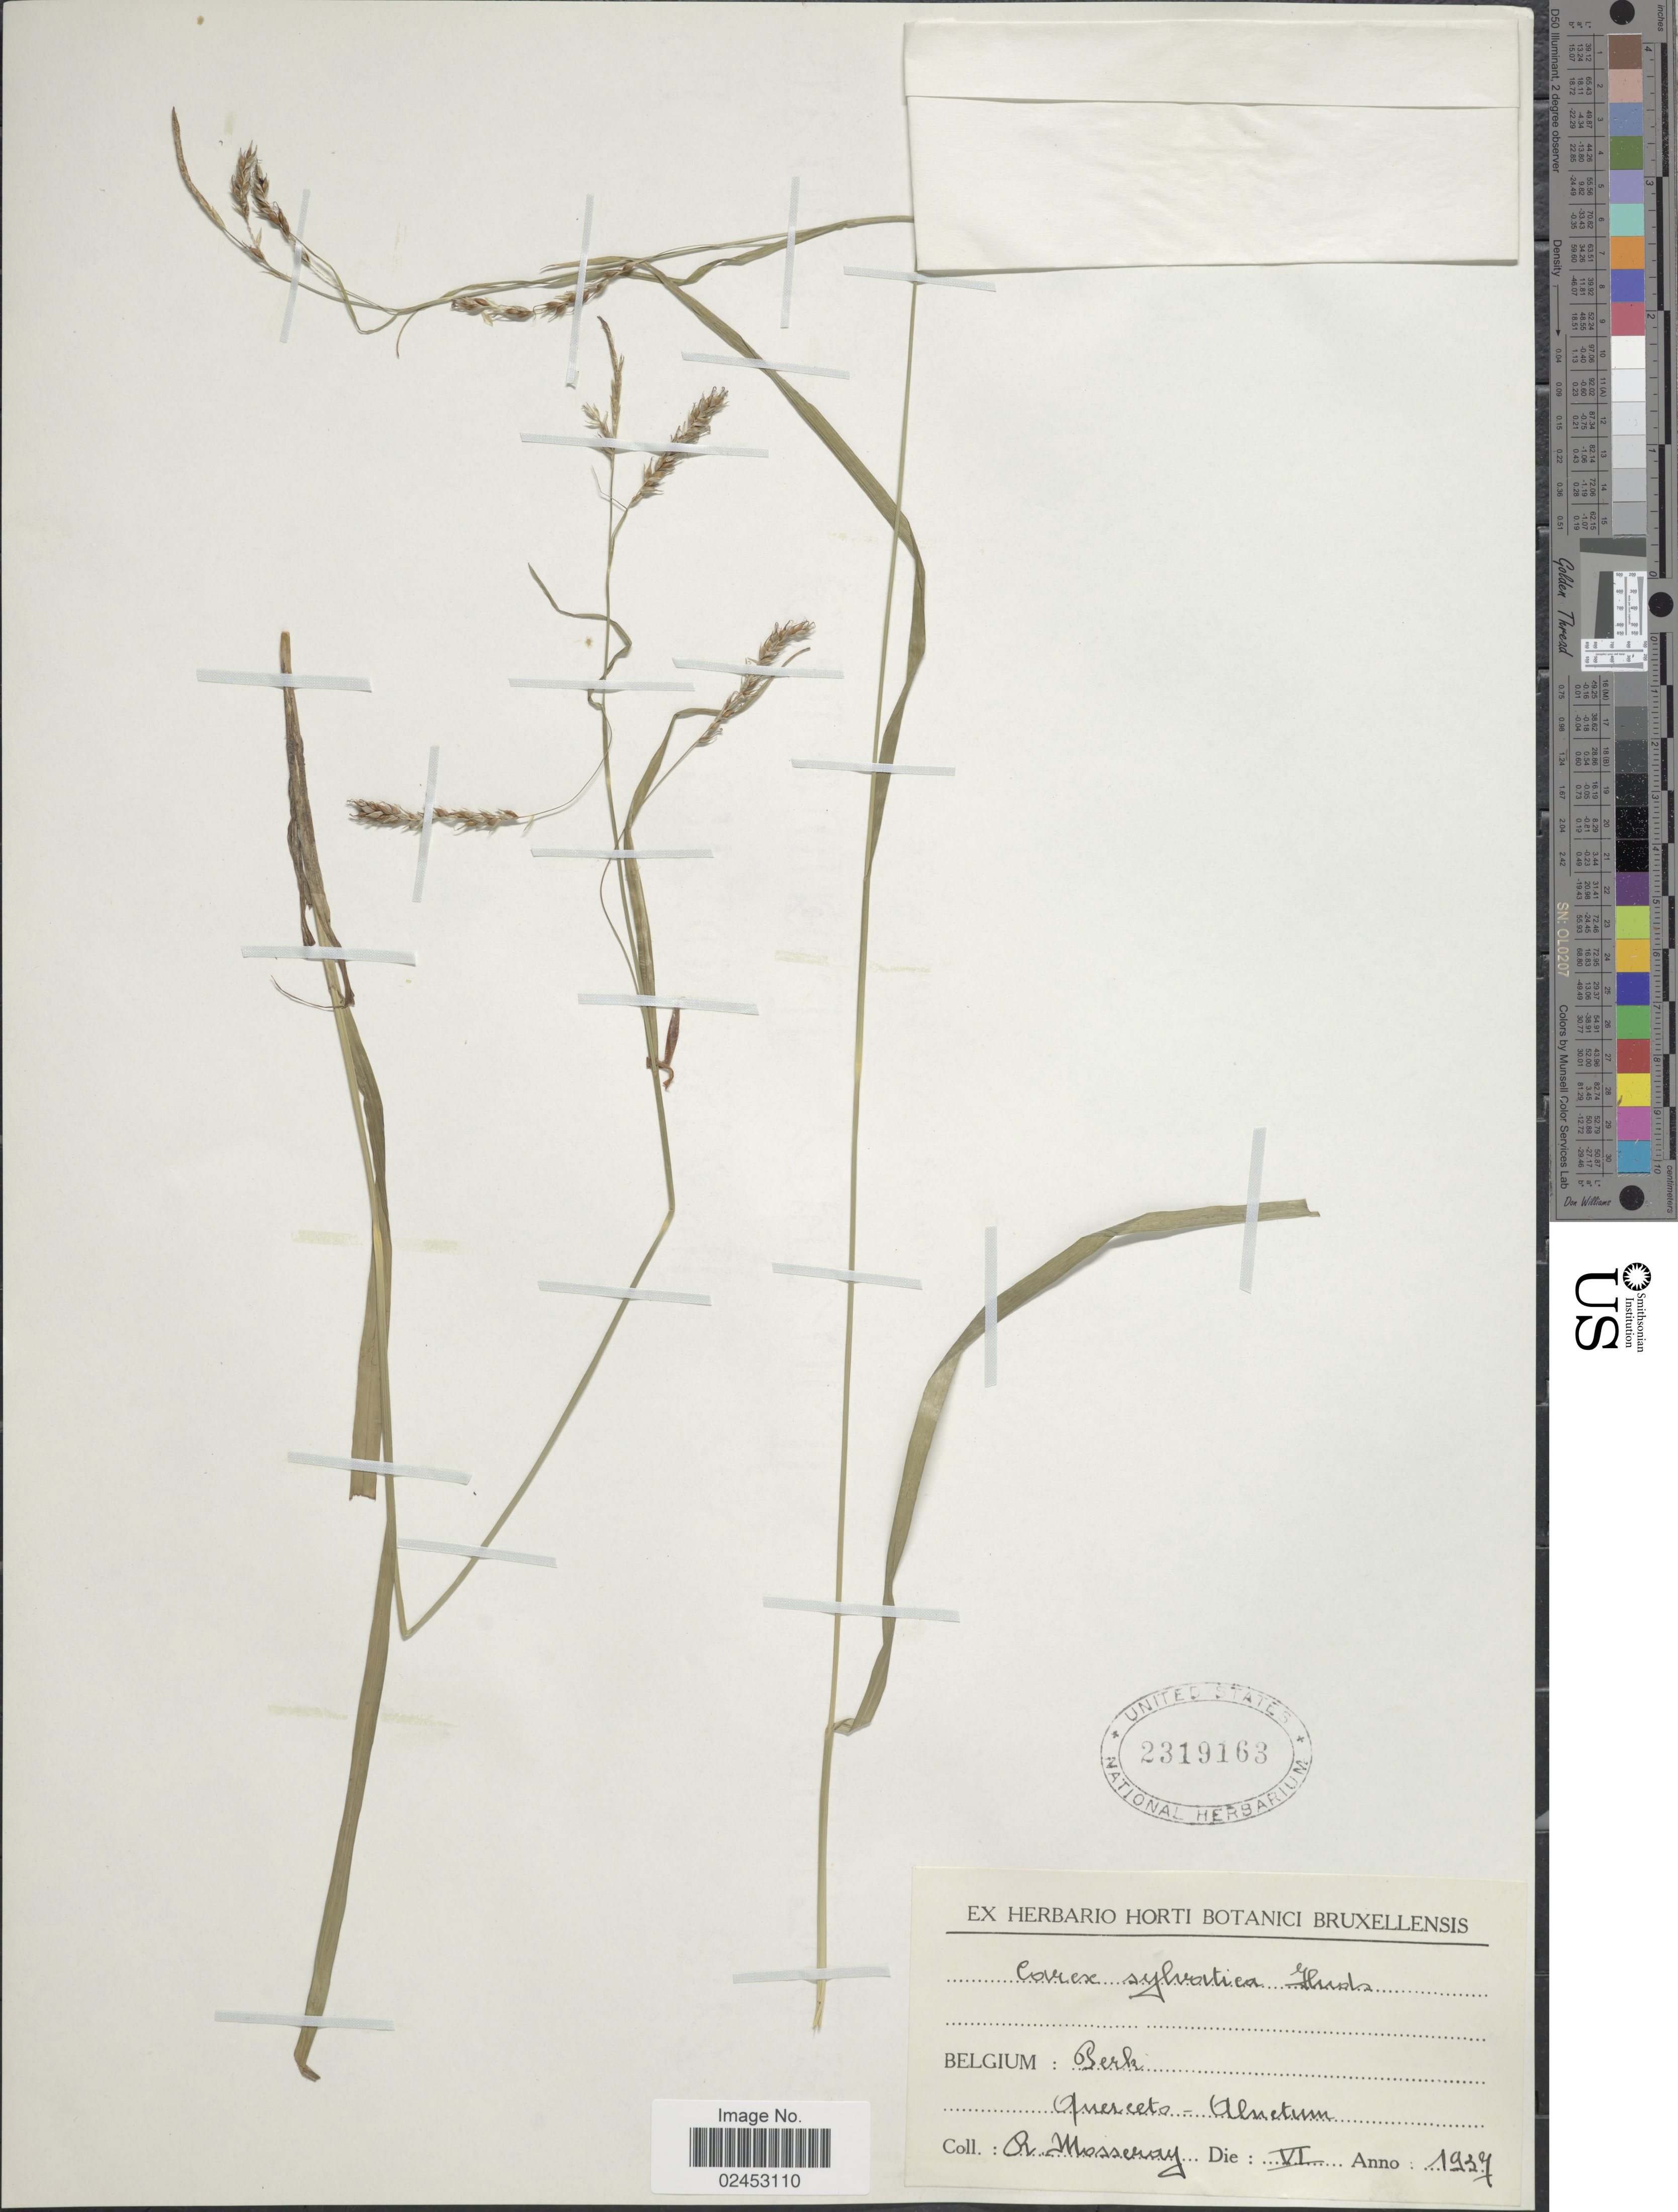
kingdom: Plantae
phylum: Tracheophyta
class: Liliopsida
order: Poales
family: Cyperaceae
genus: Carex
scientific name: Carex sylvatica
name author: Huds.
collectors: R. Mosseray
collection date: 1937-06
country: Belgium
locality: Perk, Querceto-Alnetum.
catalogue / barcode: US 2319163